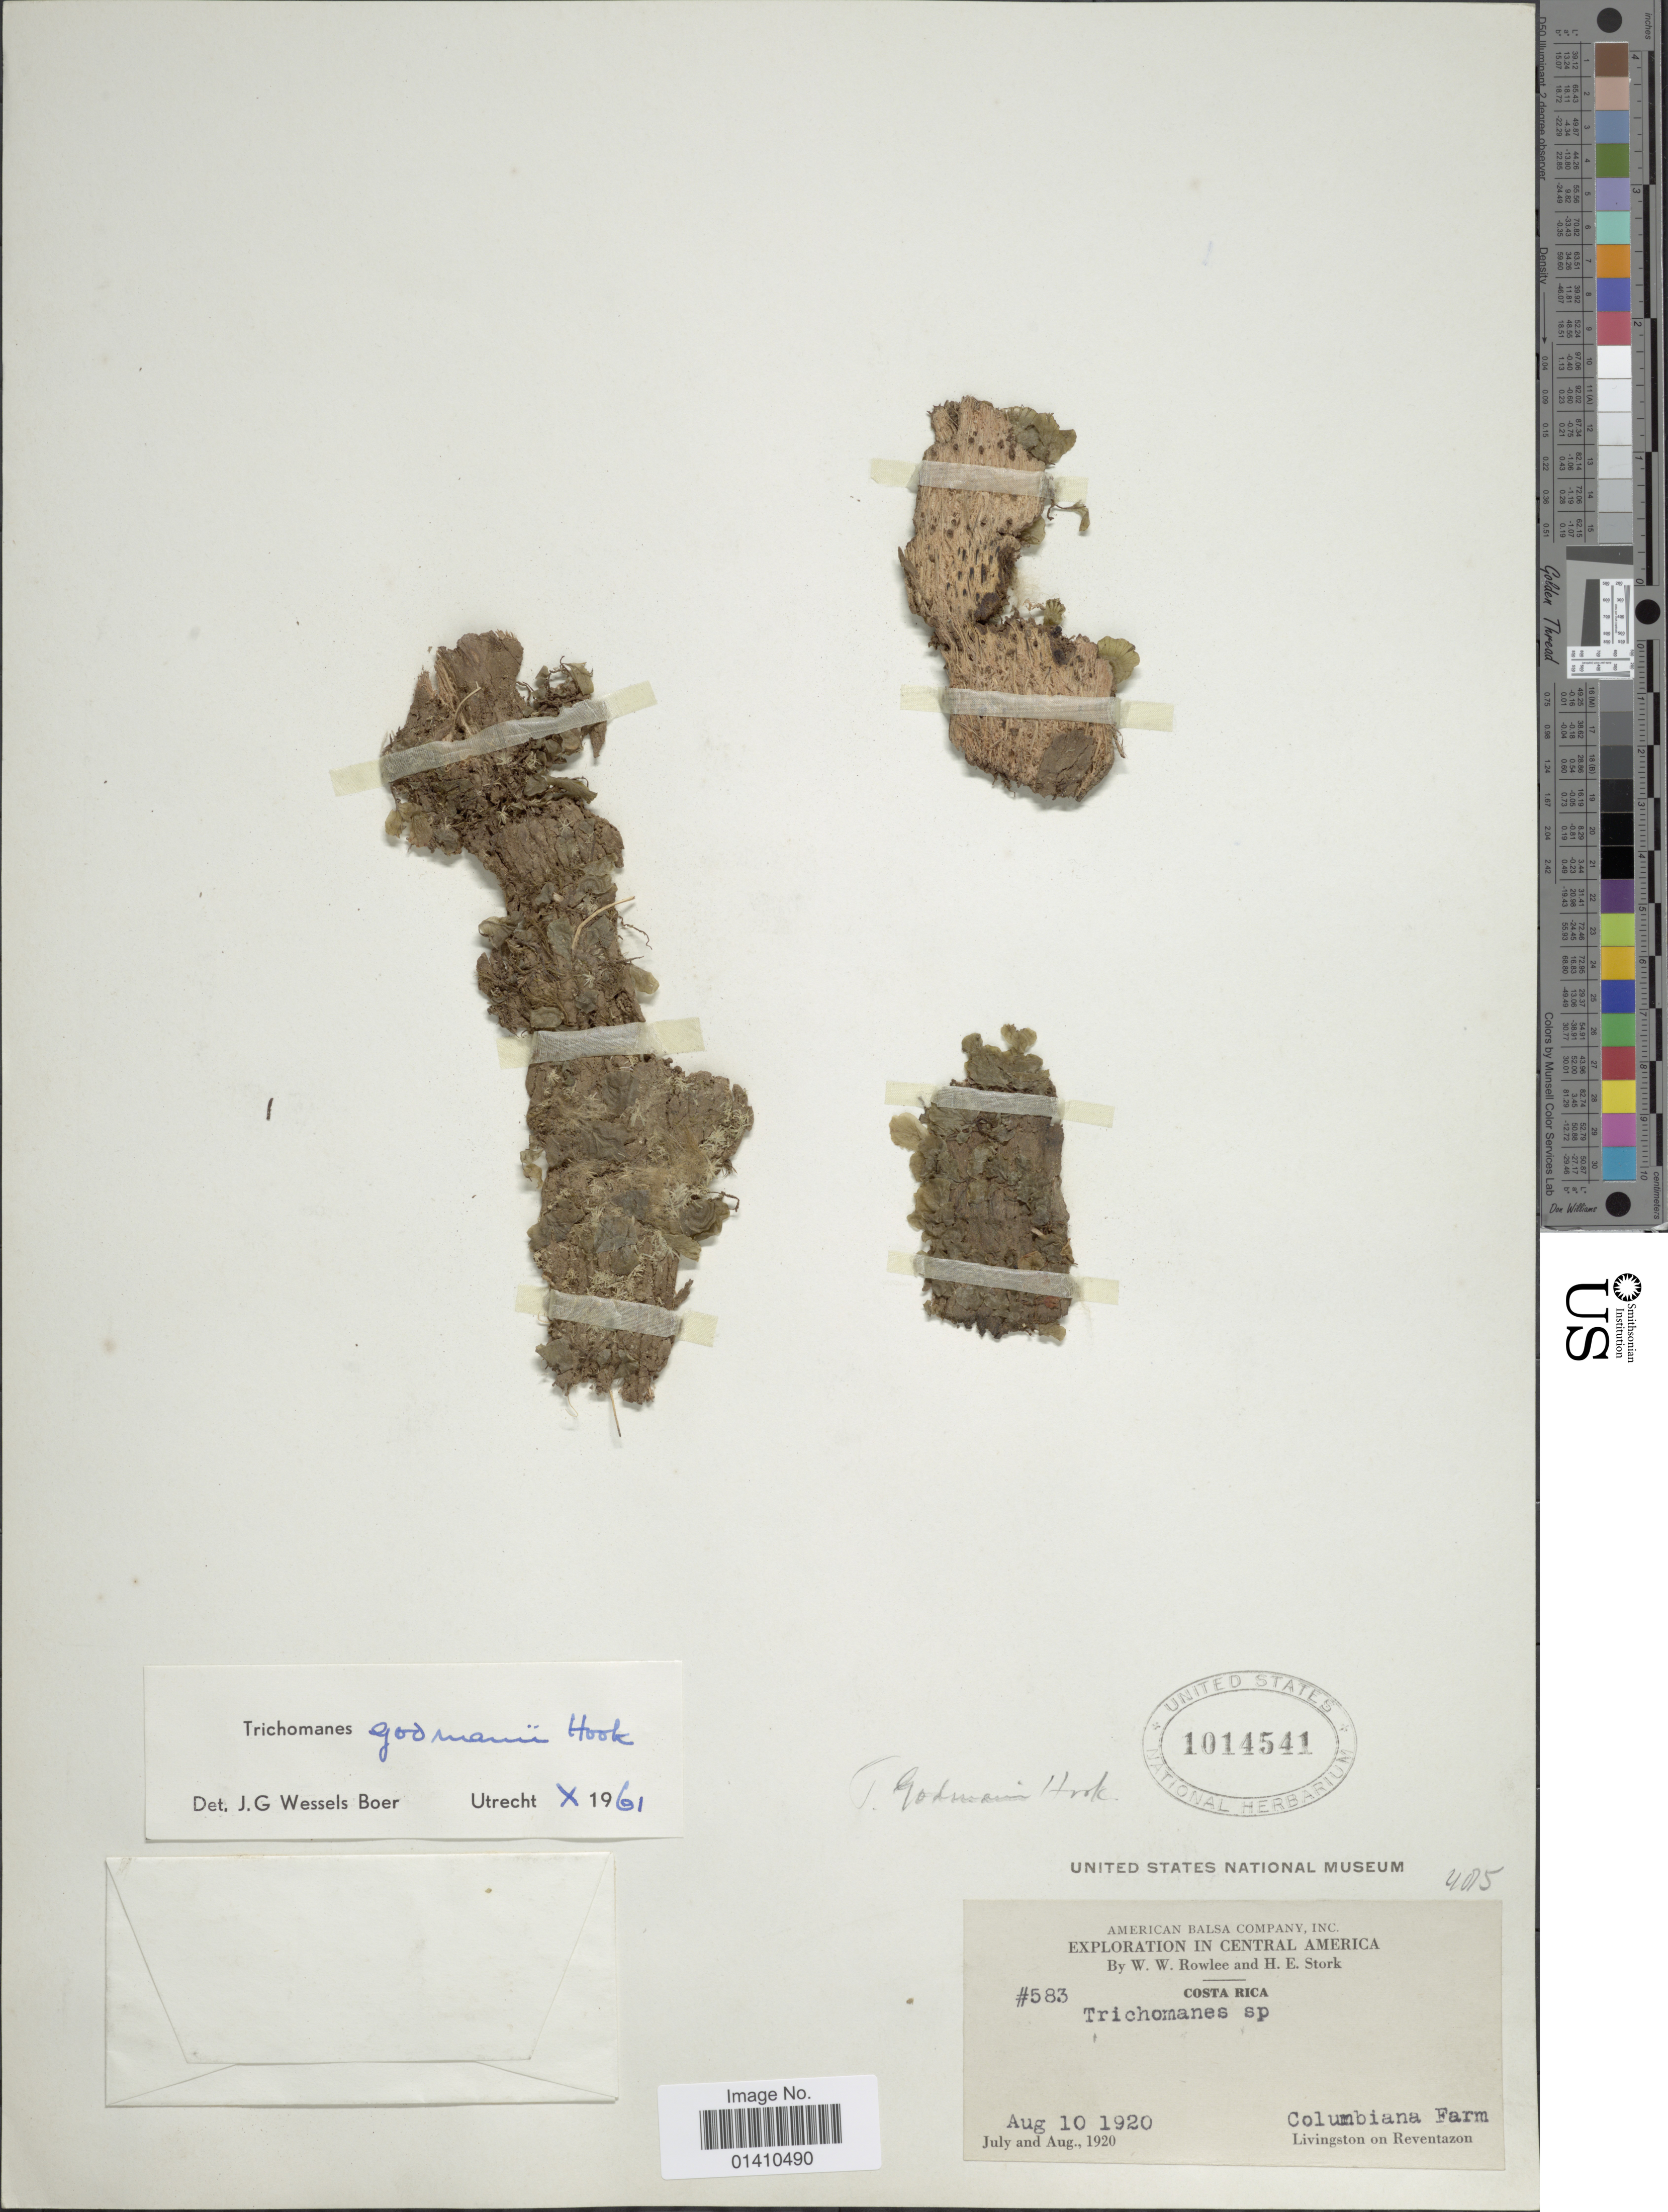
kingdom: Plantae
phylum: Tracheophyta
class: Polypodiopsida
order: Hymenophyllales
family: Hymenophyllaceae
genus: Didymoglossum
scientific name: Didymoglossum godmanii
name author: (Hook. ex Baker) Ebihara & Dubuisson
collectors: W. W. Rowlee & H. E. Stork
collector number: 583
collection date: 1920-08-10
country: Costa Rica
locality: Columbiana Farm, Livingston on Reventazon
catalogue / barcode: US 1014541